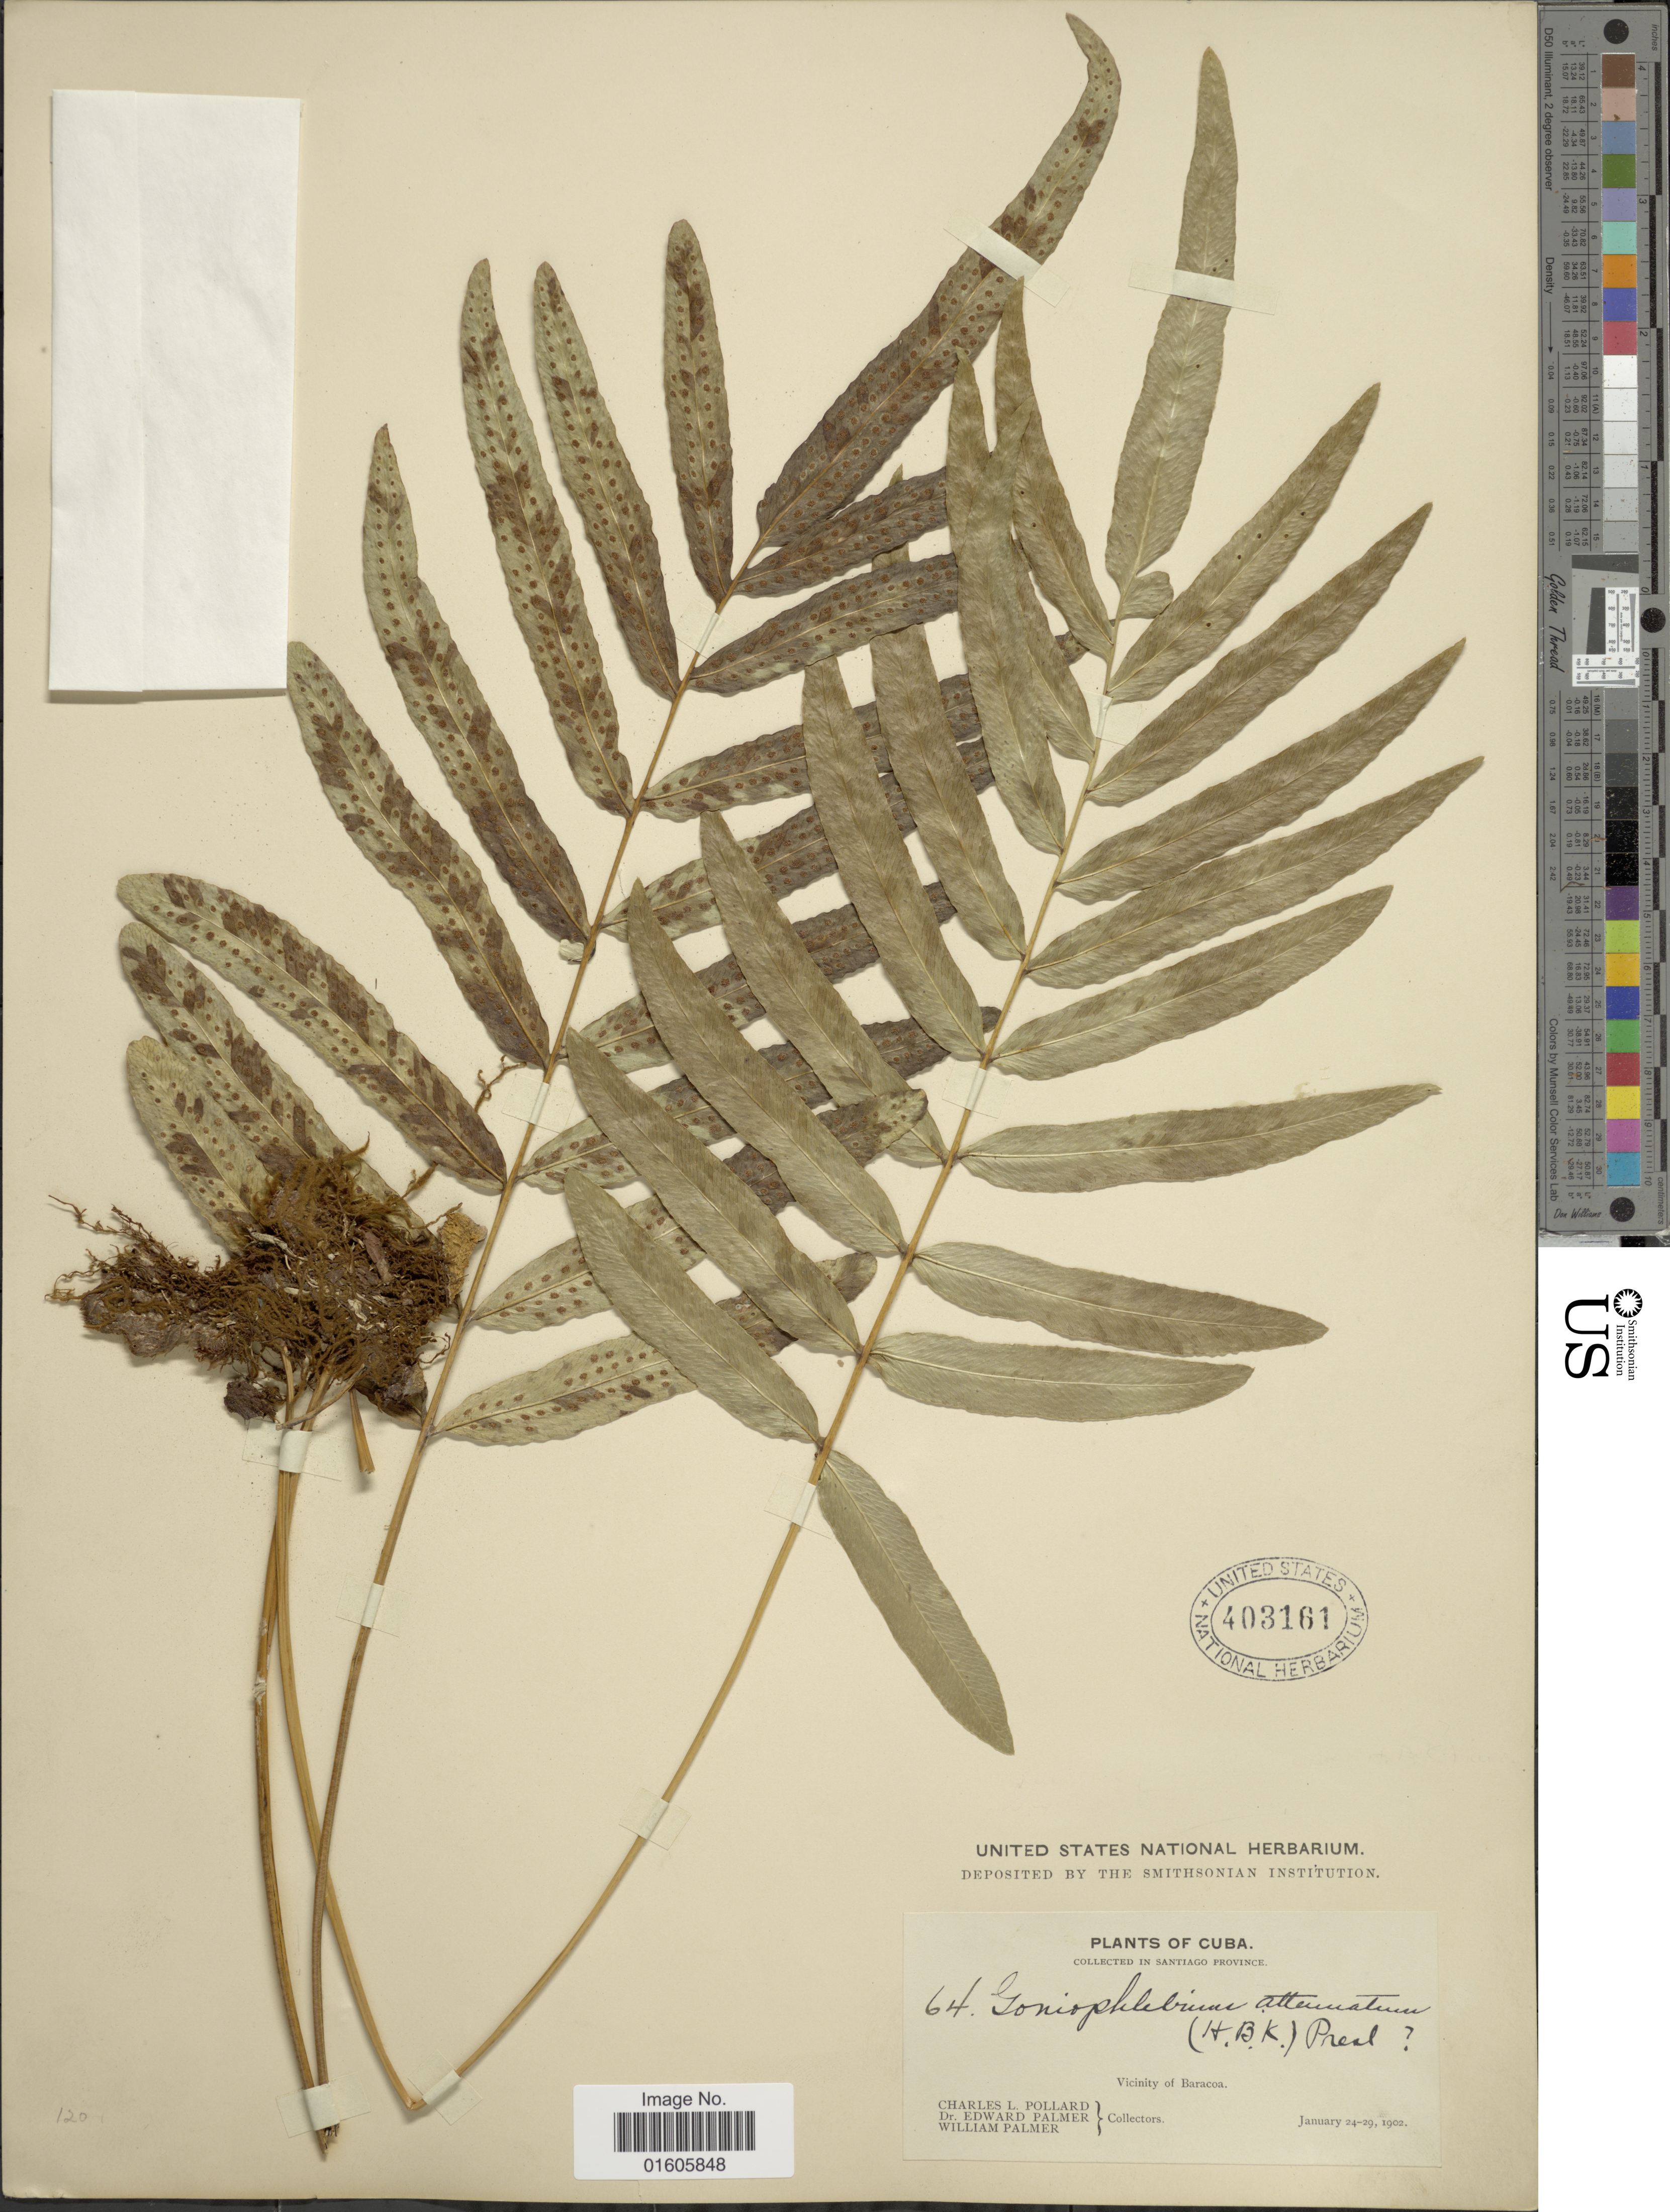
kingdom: Plantae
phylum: Tracheophyta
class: Polypodiopsida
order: Polypodiales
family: Polypodiaceae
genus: Serpocaulon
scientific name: Serpocaulon triseriale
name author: (Sw.) A.R. Sm.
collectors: C. L. Pollard, E. Palmer & W. Palmer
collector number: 64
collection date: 1902-01-24/1902-01-29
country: Cuba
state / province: Santiago de Cuba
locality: In Santiago Province. Vicinity of Baracoa.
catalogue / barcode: US 403161